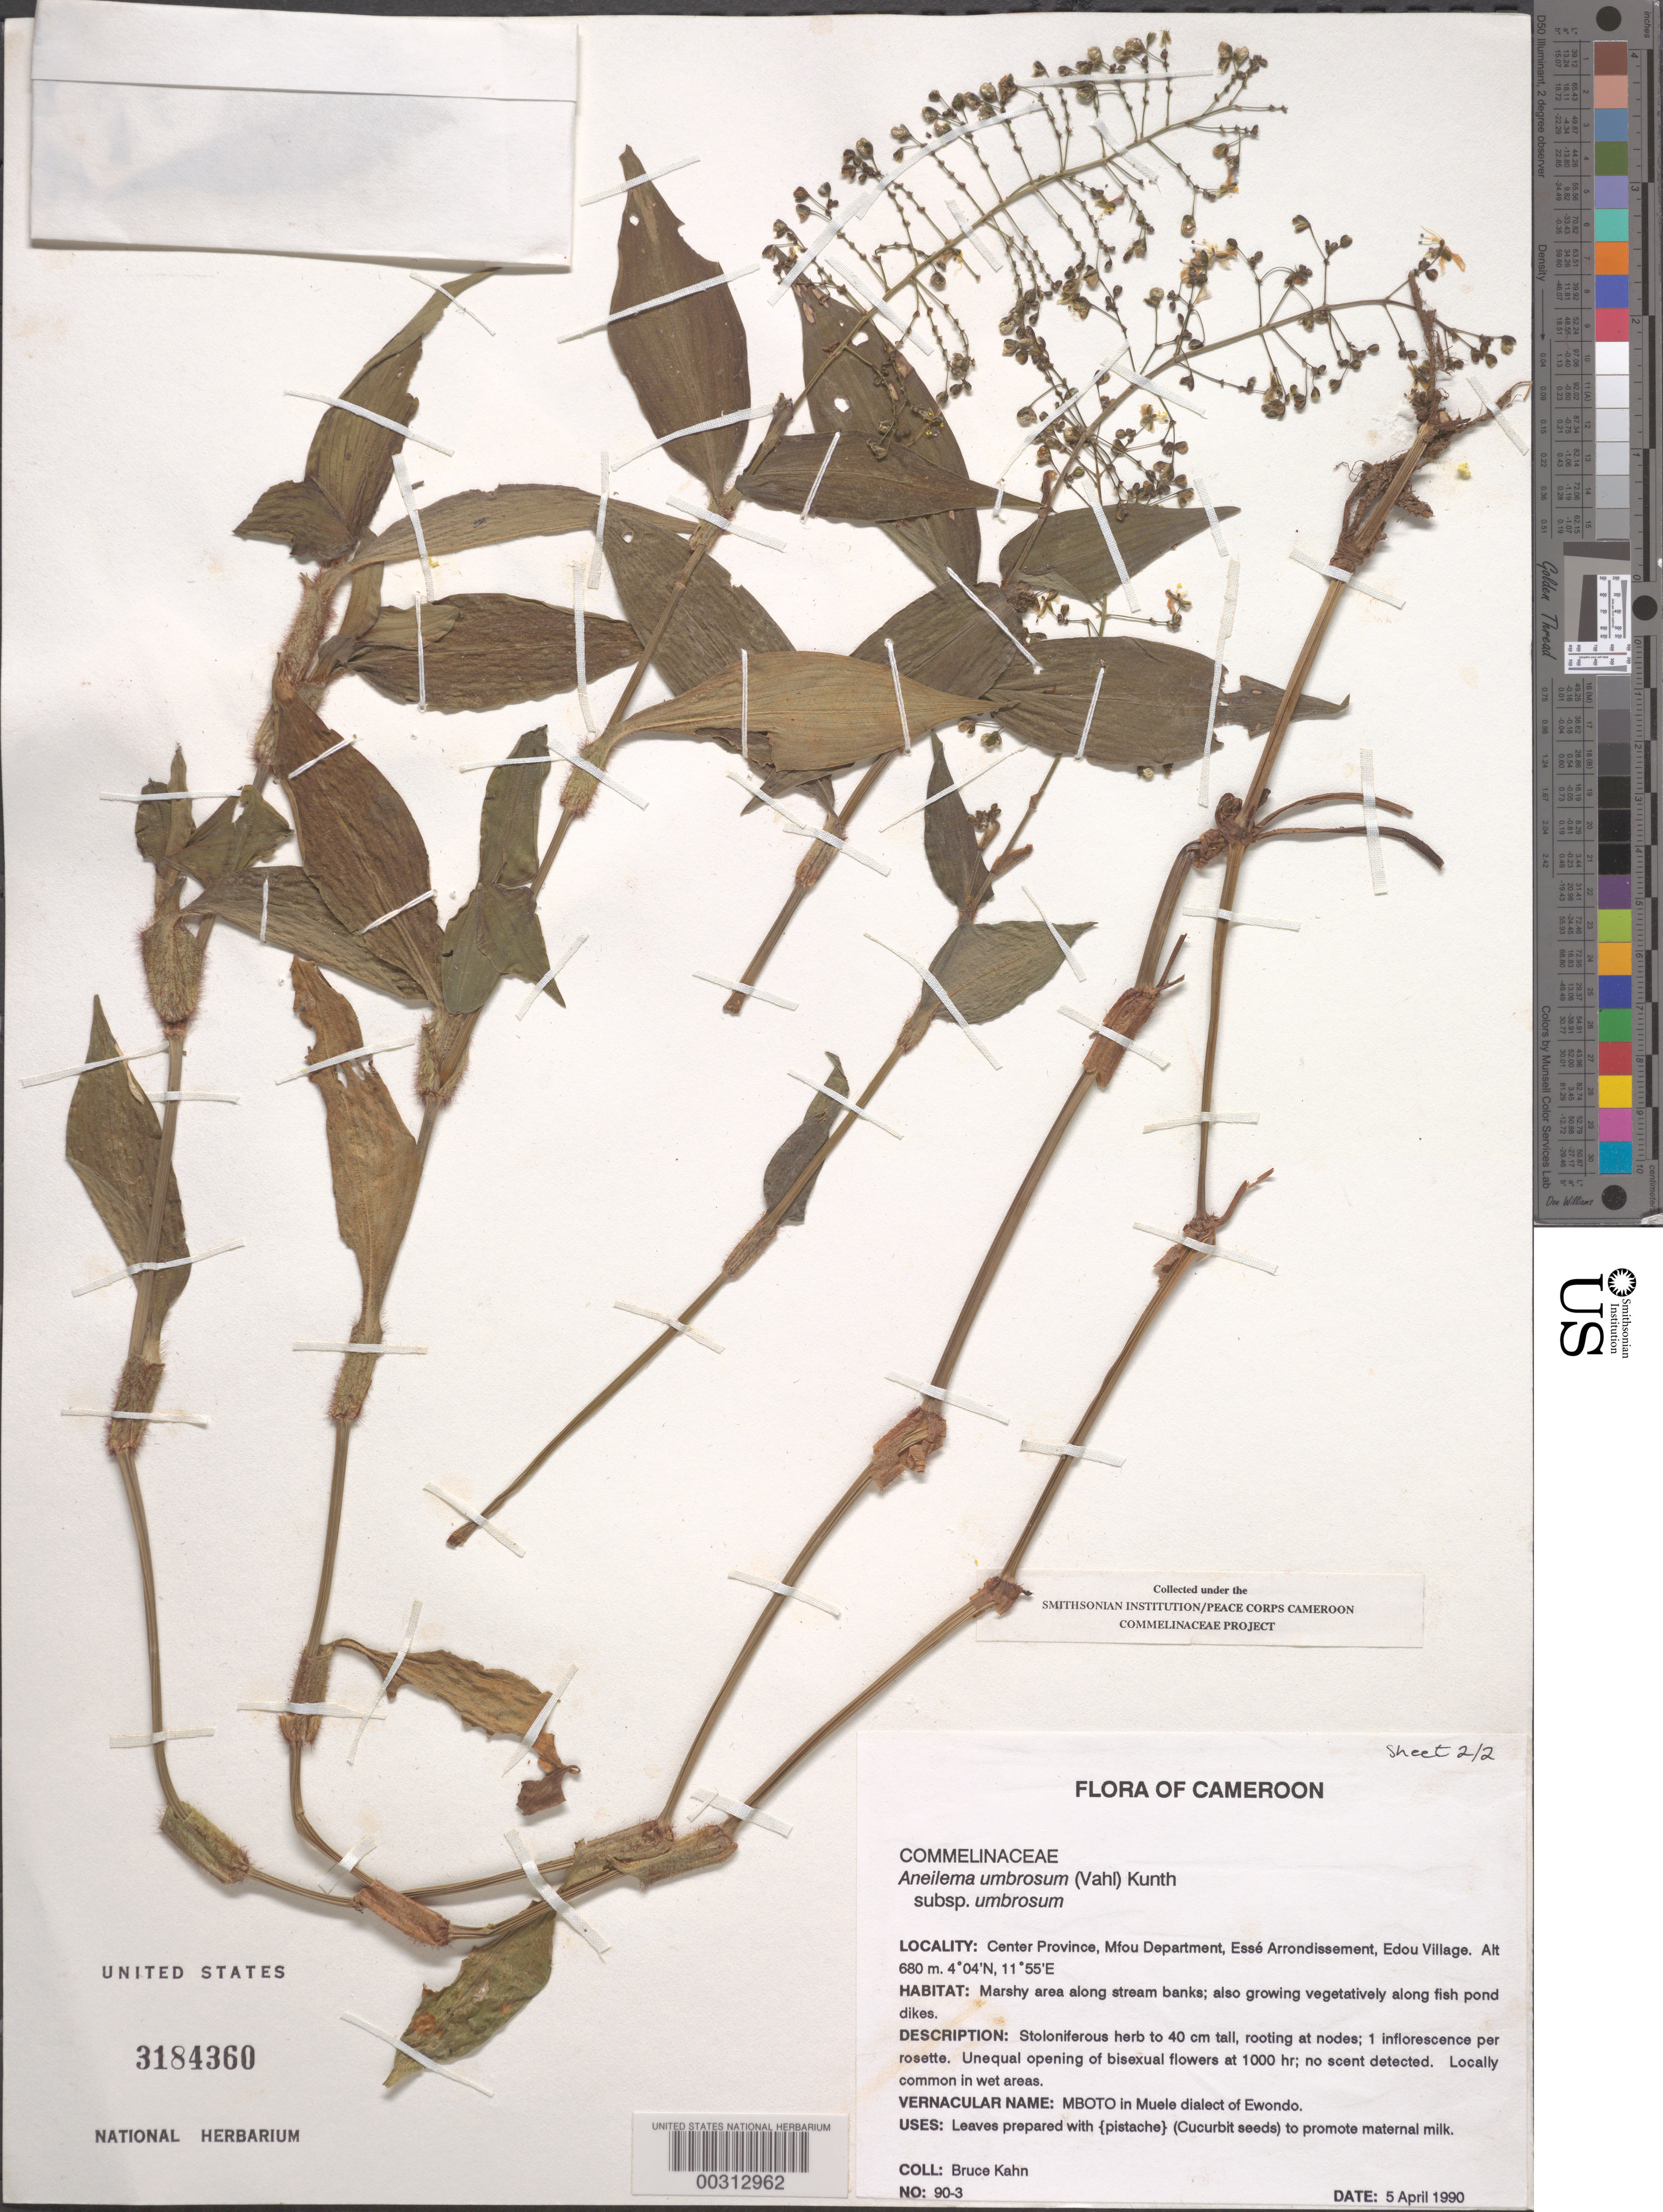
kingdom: Plantae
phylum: Tracheophyta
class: Liliopsida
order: Commelinales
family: Commelinaceae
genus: Aneilema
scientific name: Aneilema beniniense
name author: (P. Beauv.) Kunth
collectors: B. Kahn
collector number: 90-3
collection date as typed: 05 Apr 1990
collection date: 1990-04-05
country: Cameroon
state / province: Centre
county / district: Méfou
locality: Esse arrondissement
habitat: Marshy area along stream banks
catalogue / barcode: US 3184360